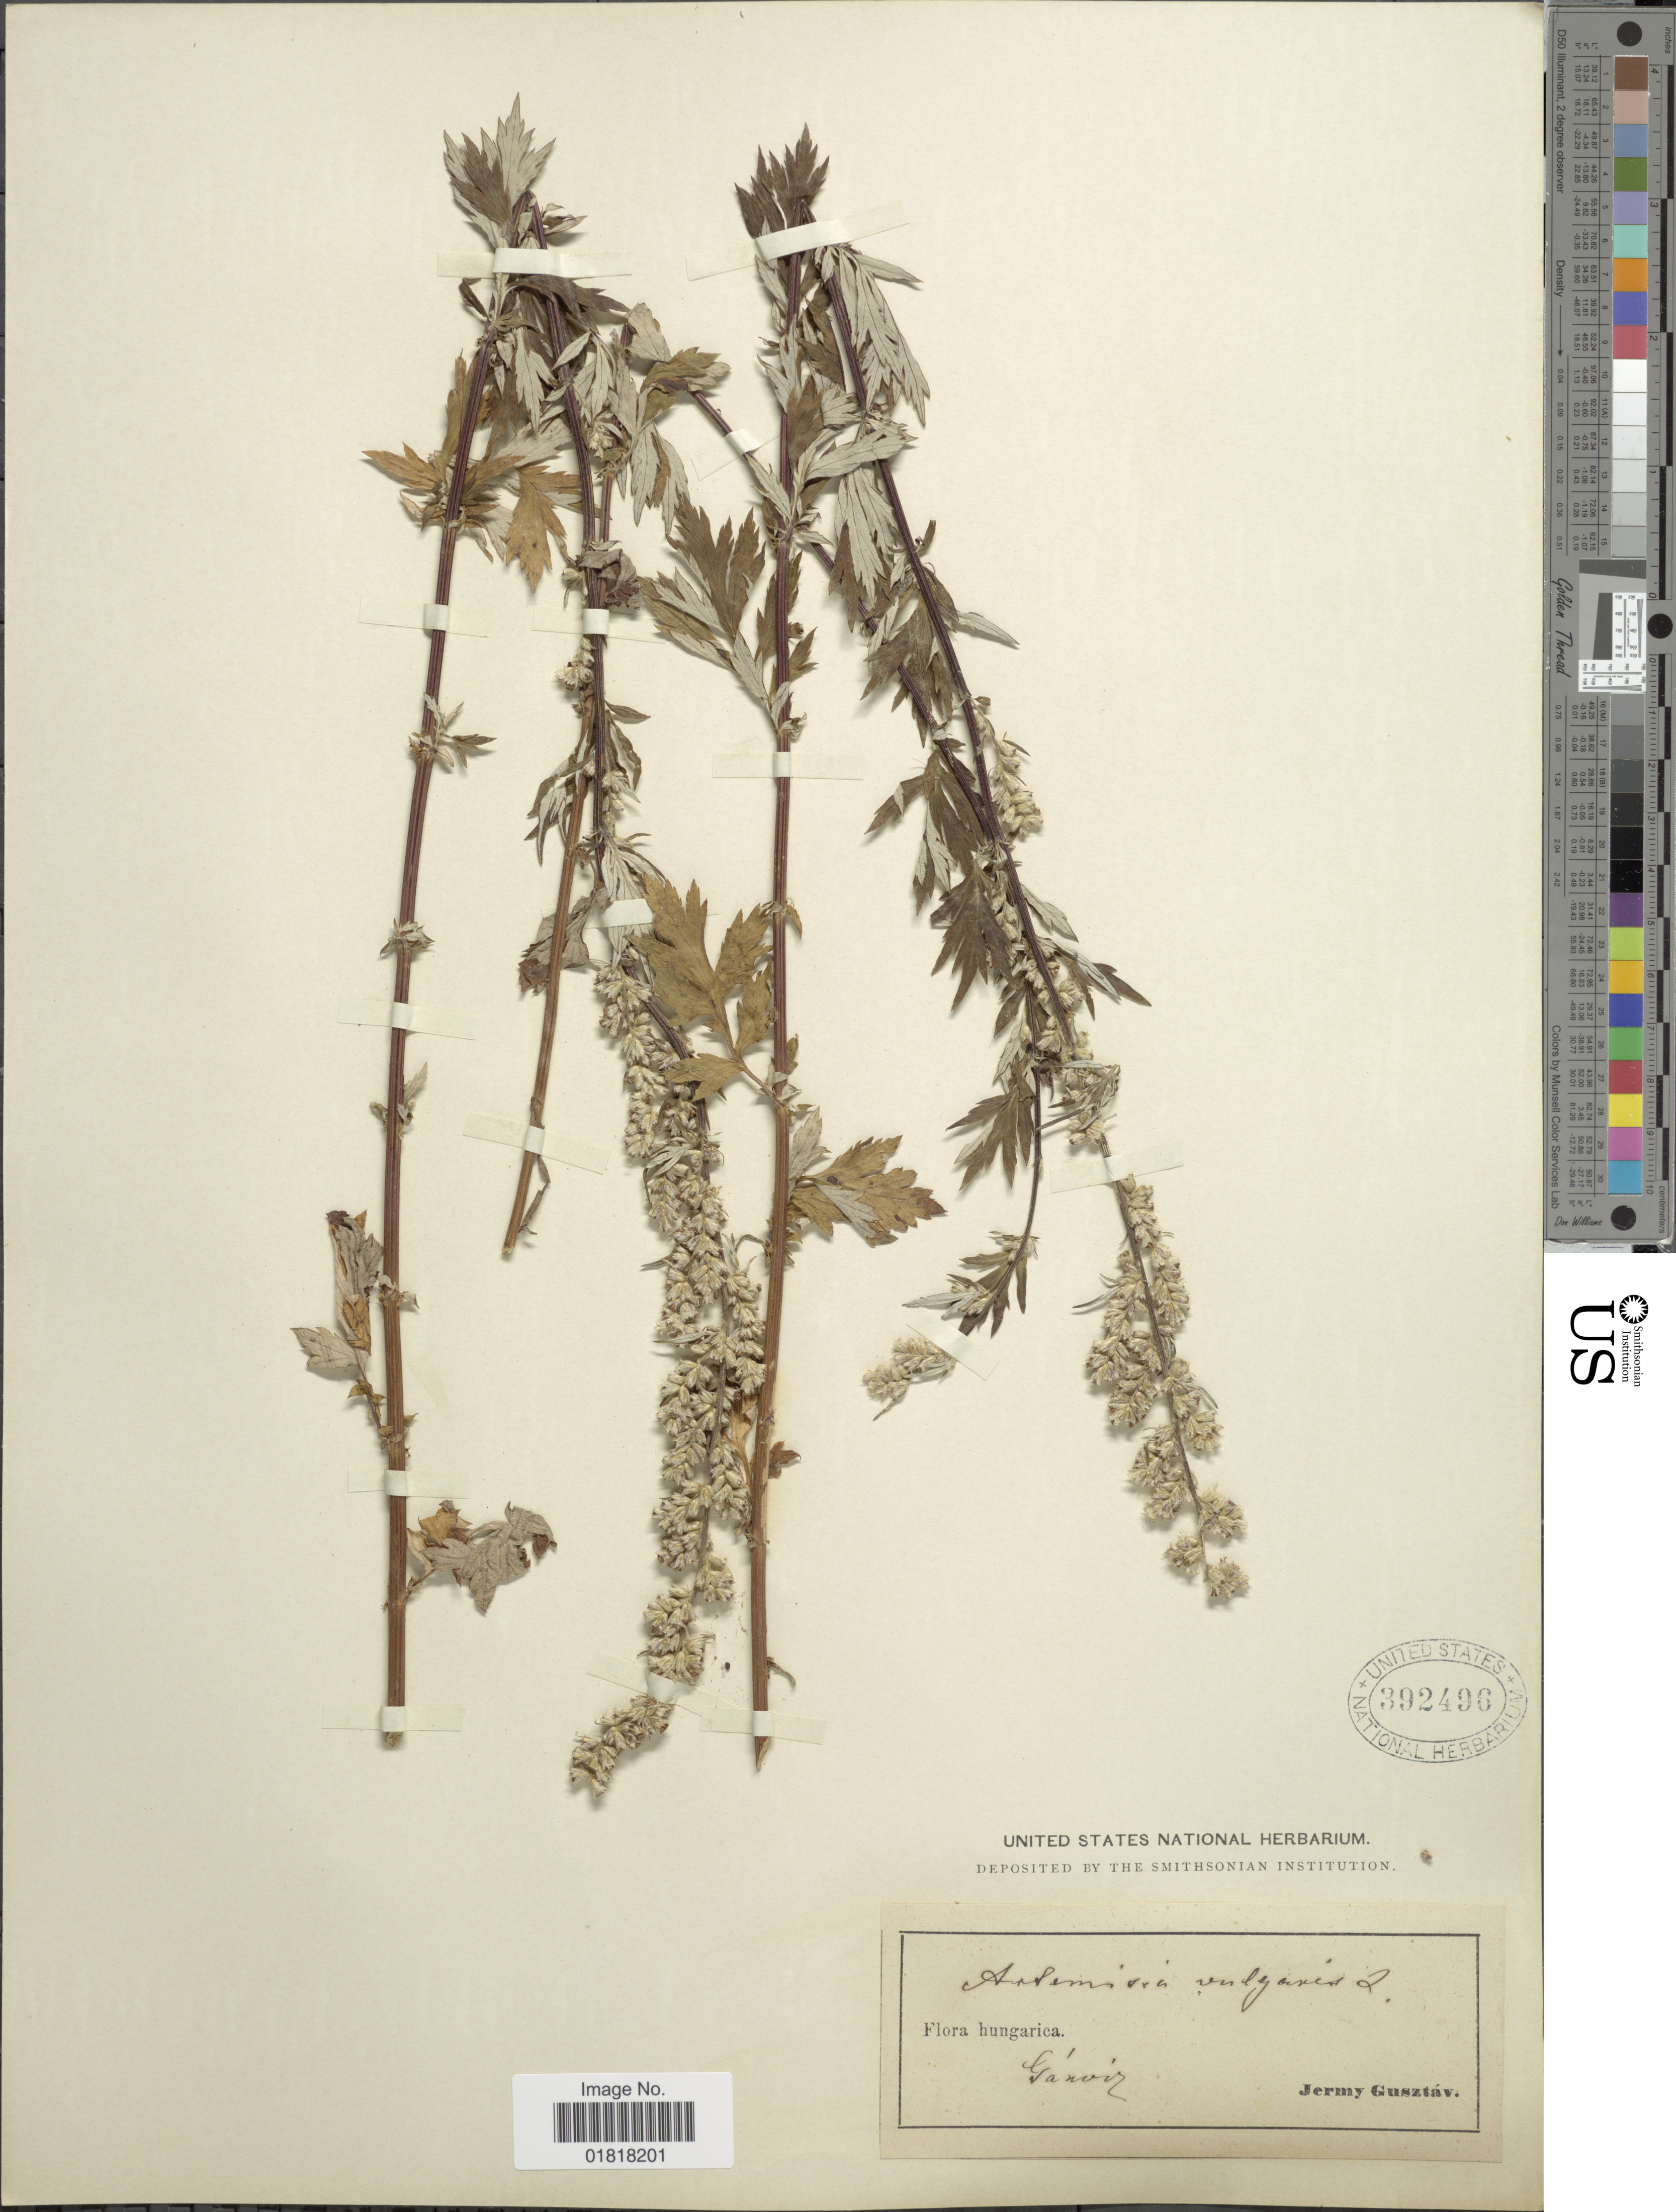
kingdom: Plantae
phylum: Tracheophyta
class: Magnoliopsida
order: Asterales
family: Asteraceae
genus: Artemisia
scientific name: Artemisia vulgaris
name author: L.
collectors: J. Gustav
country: Hungary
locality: Garvir [interpreted]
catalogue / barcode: US 392496